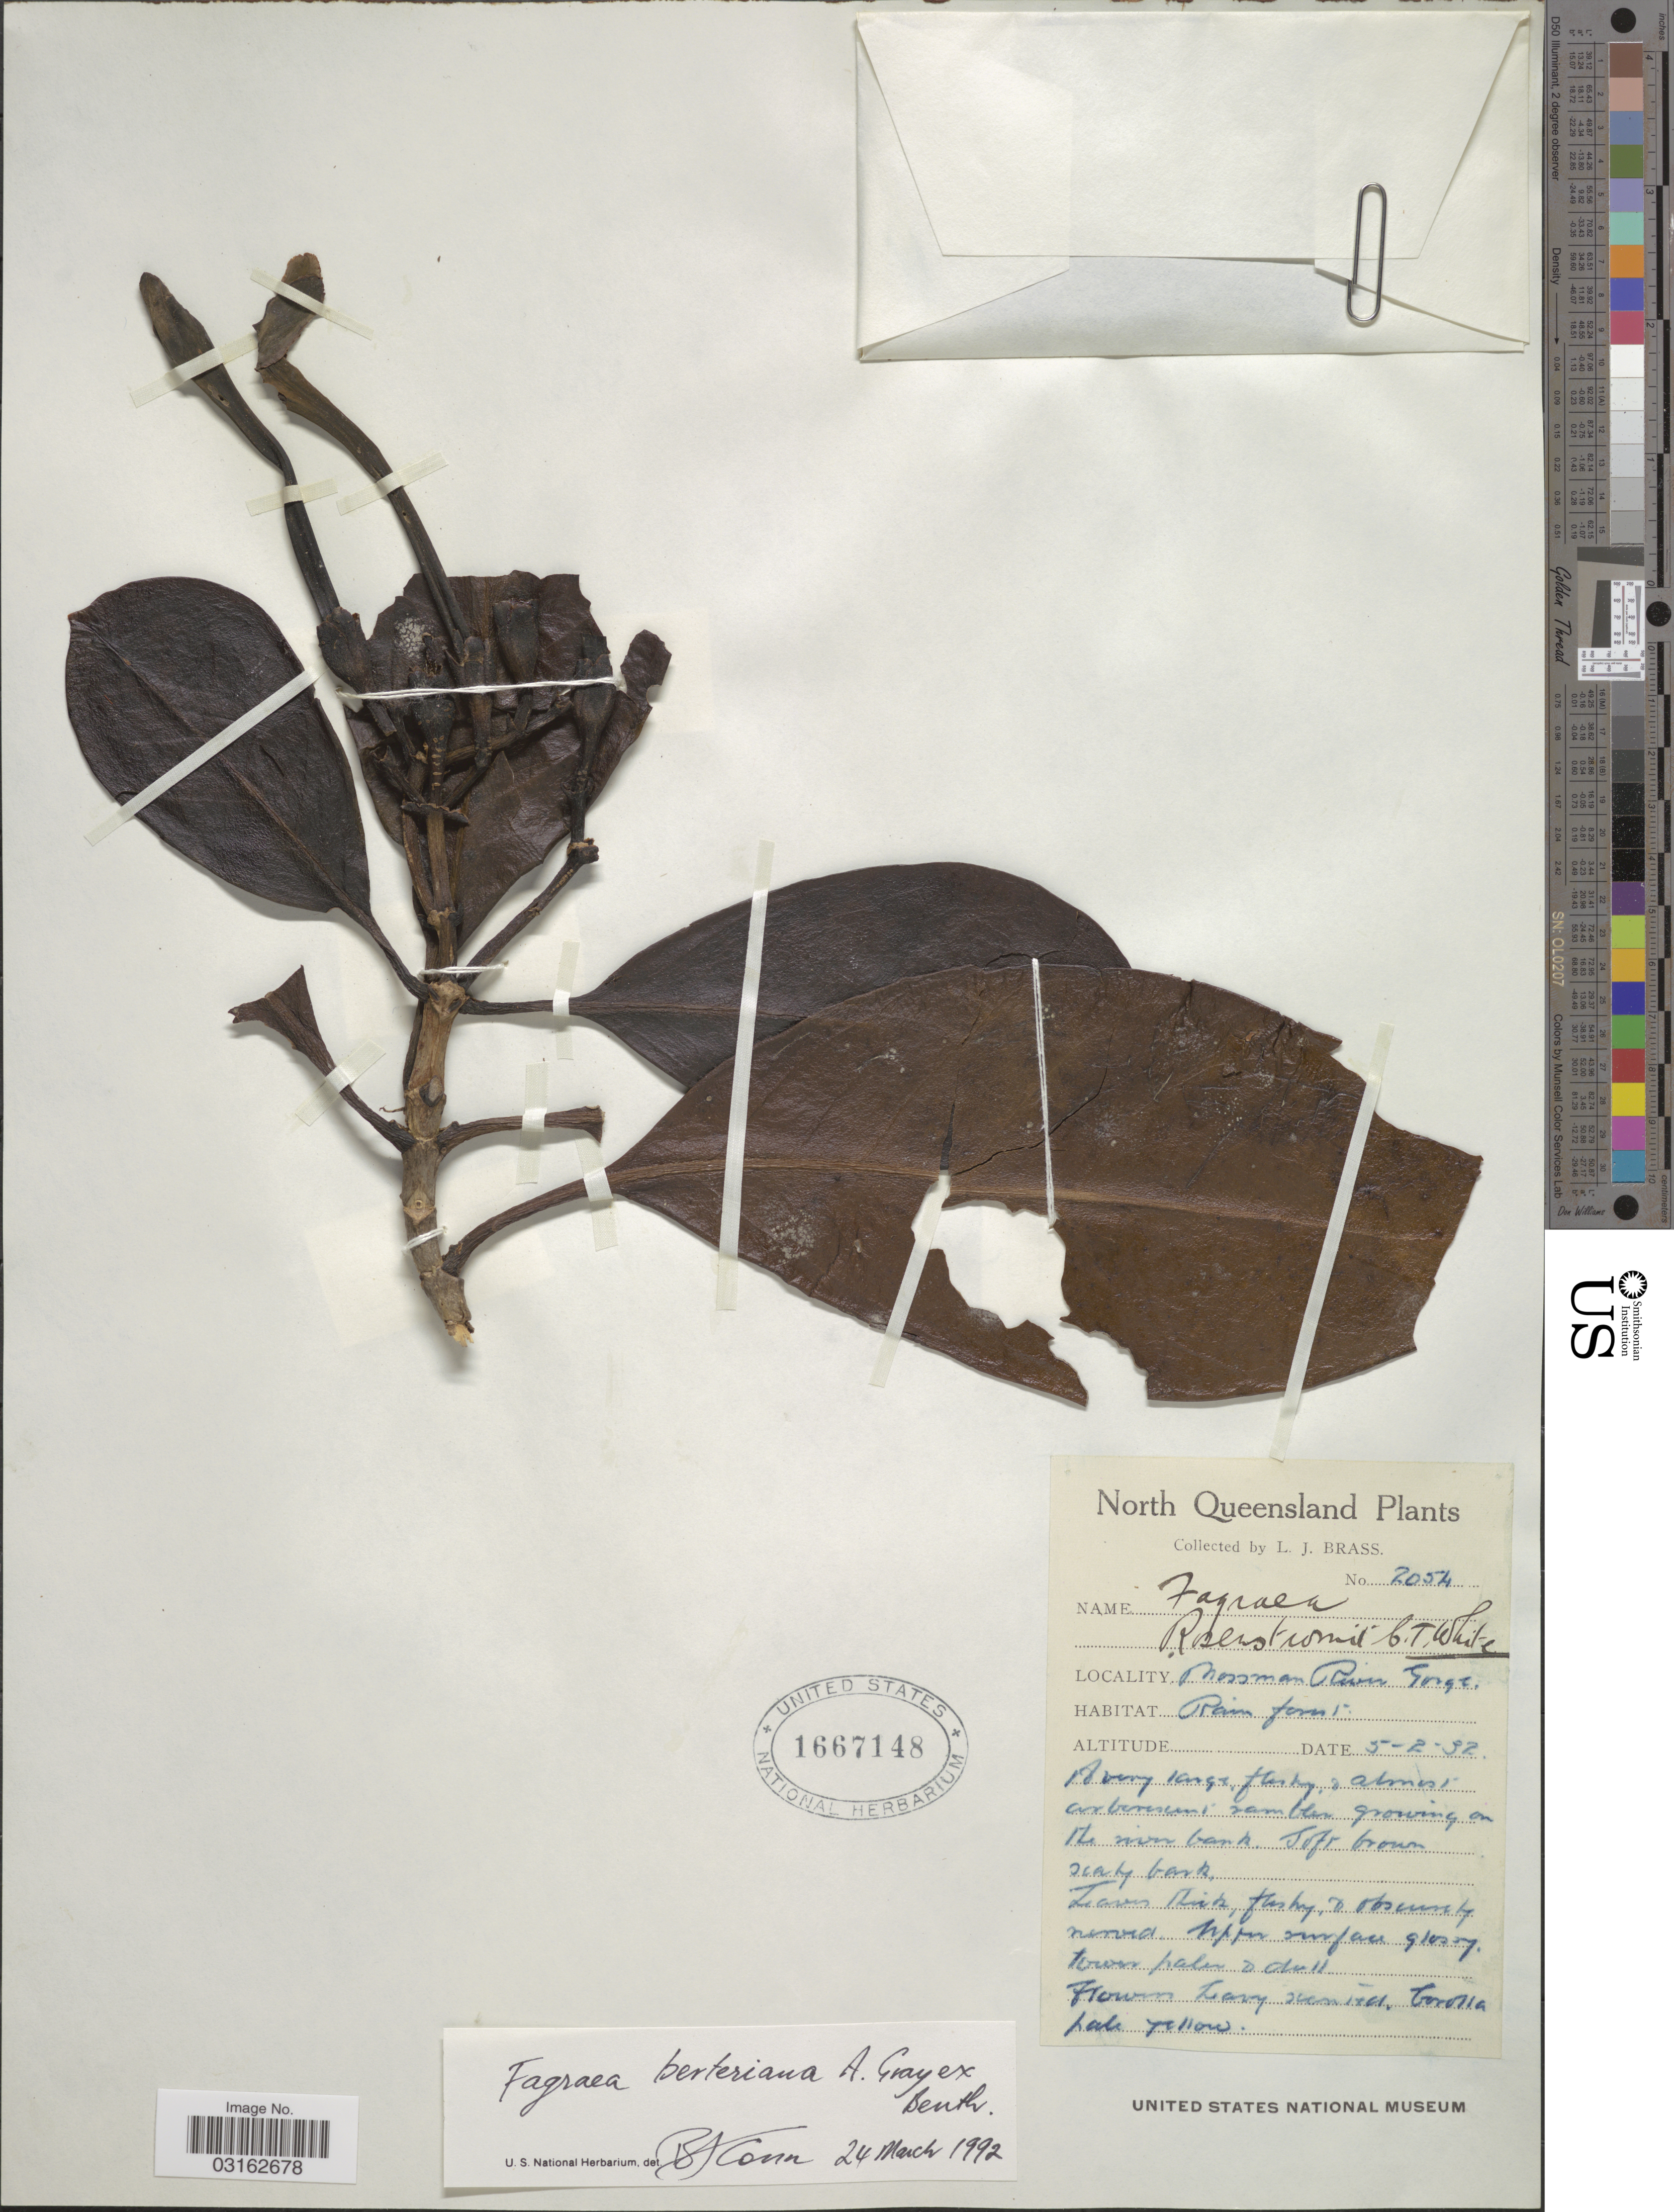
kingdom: Plantae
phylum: Tracheophyta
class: Magnoliopsida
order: Gentianales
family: Gentianaceae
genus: Fagraea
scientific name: Fagraea berteroana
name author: A. Gray ex Benth.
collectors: L. J. Brass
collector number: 2054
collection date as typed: Transcribed d/m/y: 5/2/32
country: Australia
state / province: Queensland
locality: North Queensland, Mossman River Gorge.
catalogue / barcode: US 1667148